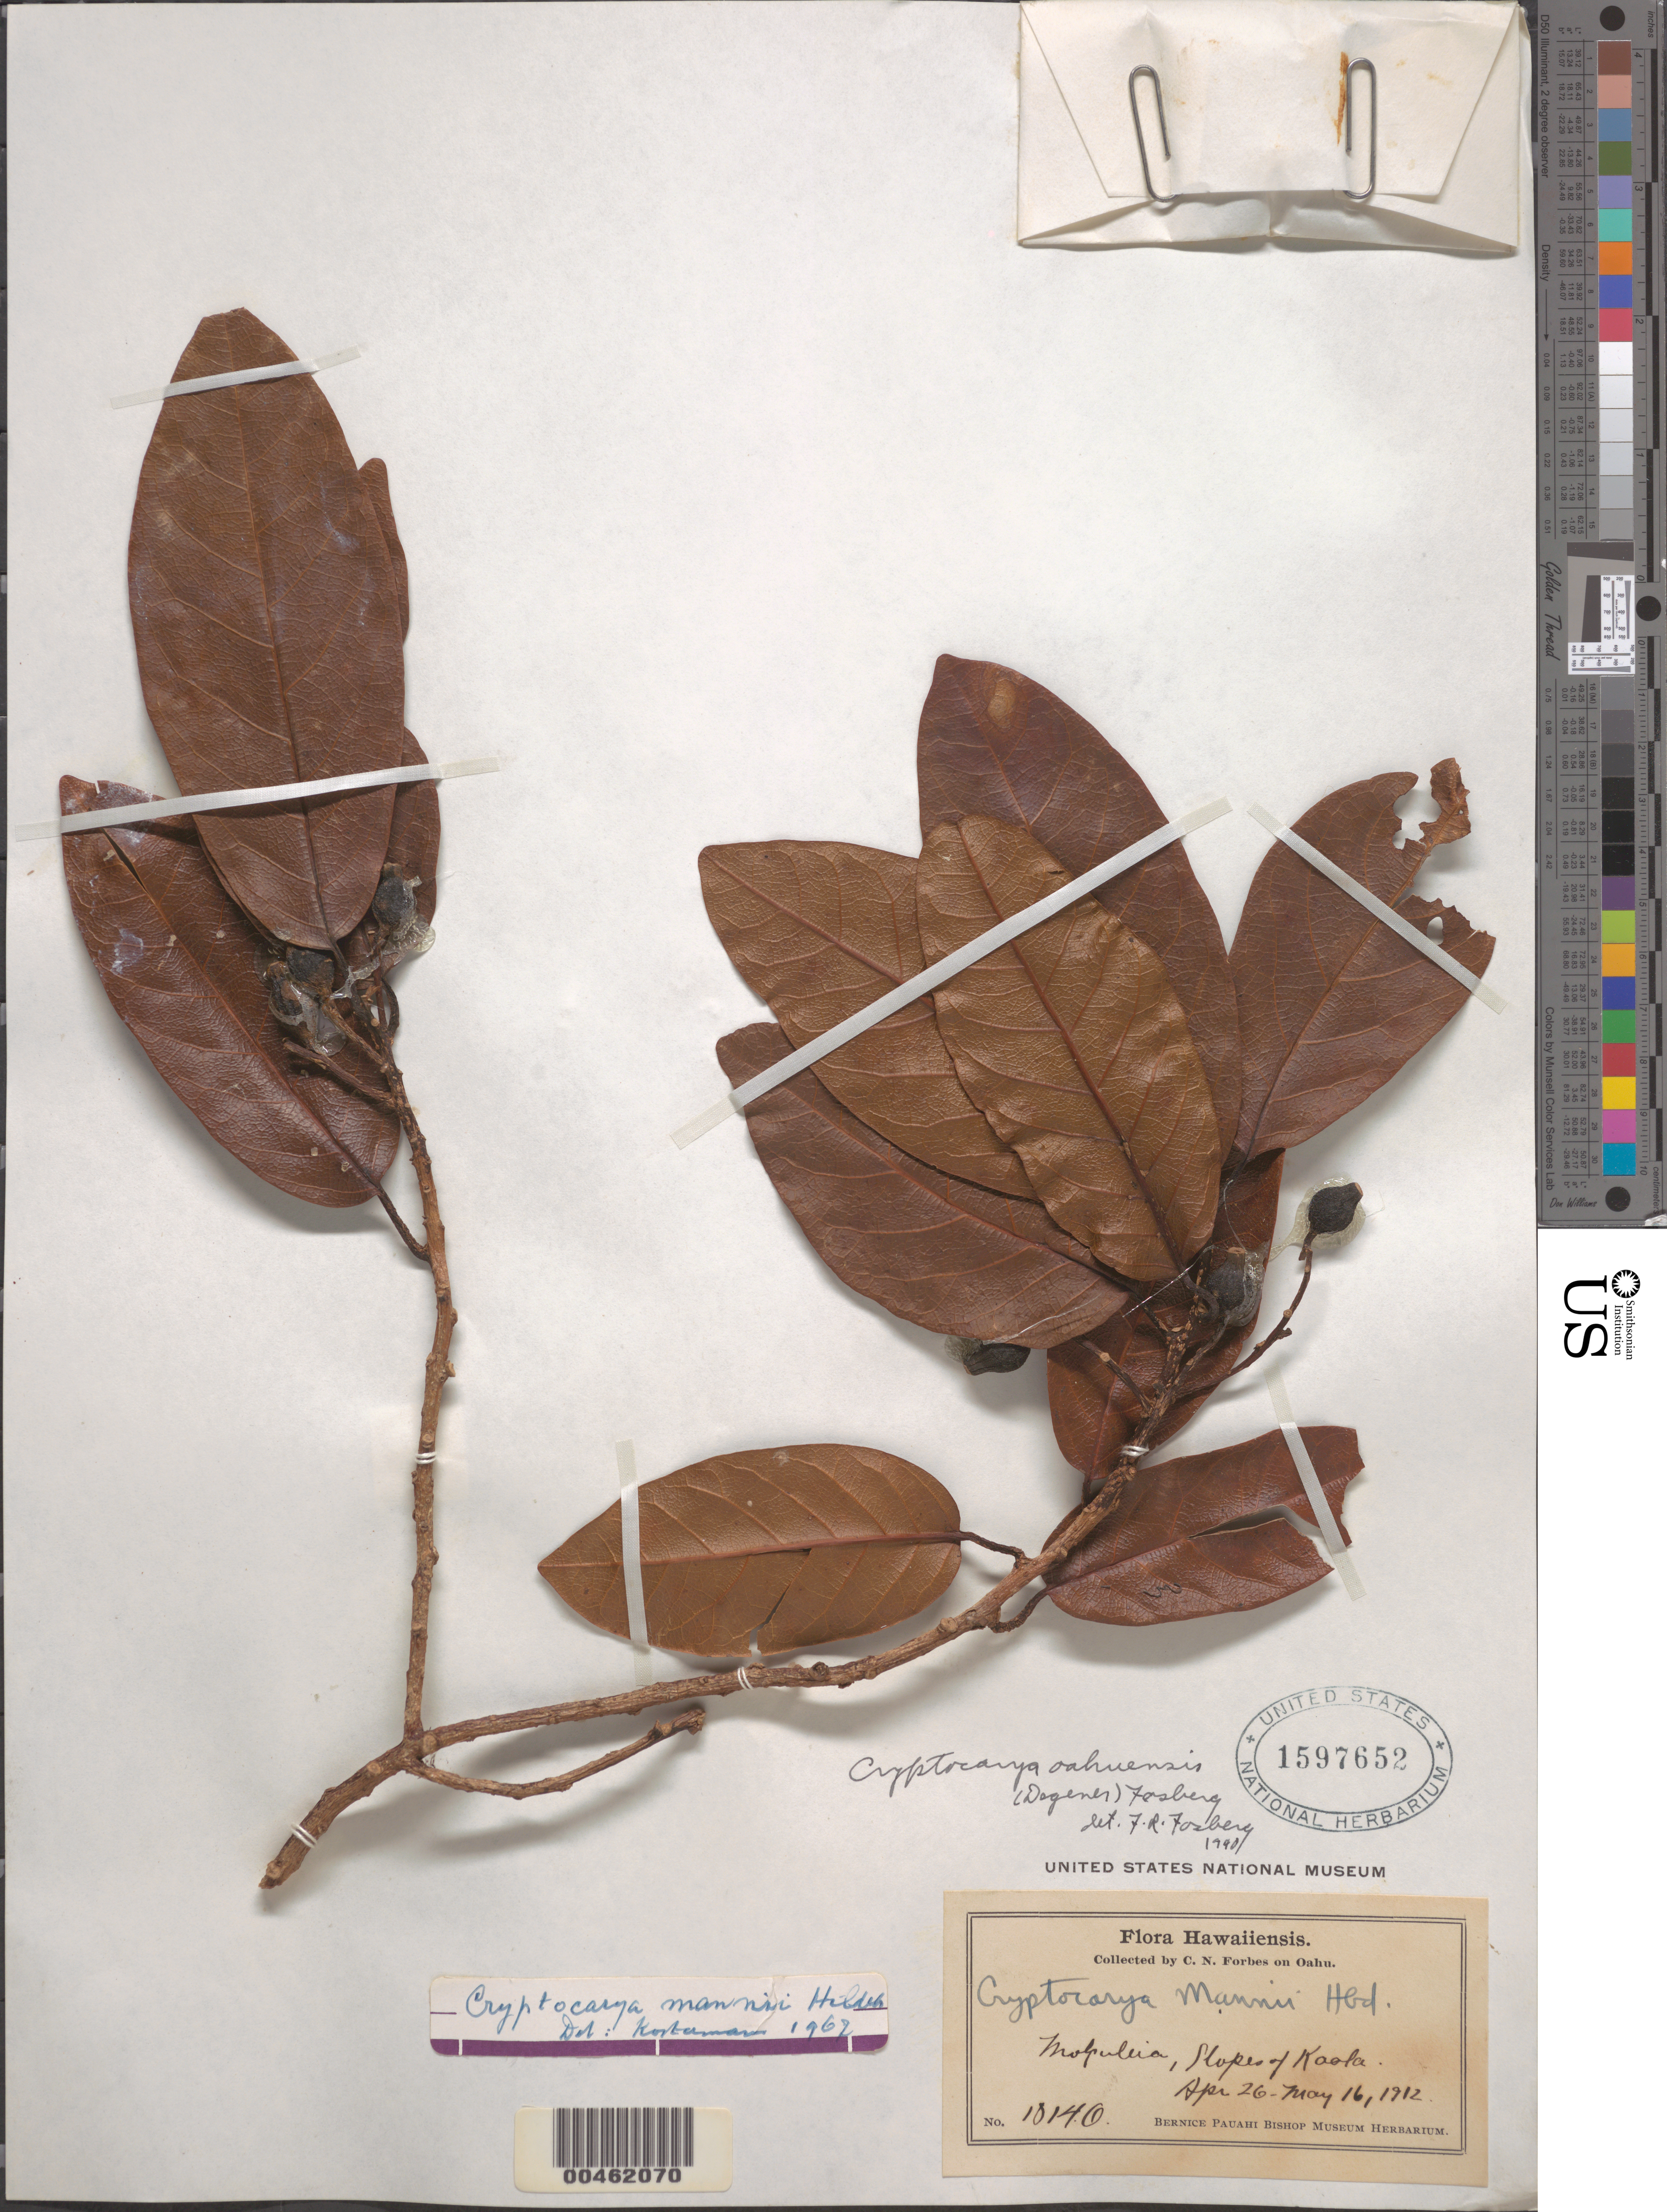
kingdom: Plantae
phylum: Tracheophyta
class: Magnoliopsida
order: Laurales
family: Lauraceae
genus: Cryptocarya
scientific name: Cryptocarya mannii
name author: Hillebr.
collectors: C. N. Forbes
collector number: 1814.O.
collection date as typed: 26 Apr 1912 to 16 May 1912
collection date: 1912-04-26/1912-05-16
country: United States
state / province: Hawaii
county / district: Honolulu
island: Oahu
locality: Mokuleia, slopes of Kaala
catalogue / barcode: US 1597652